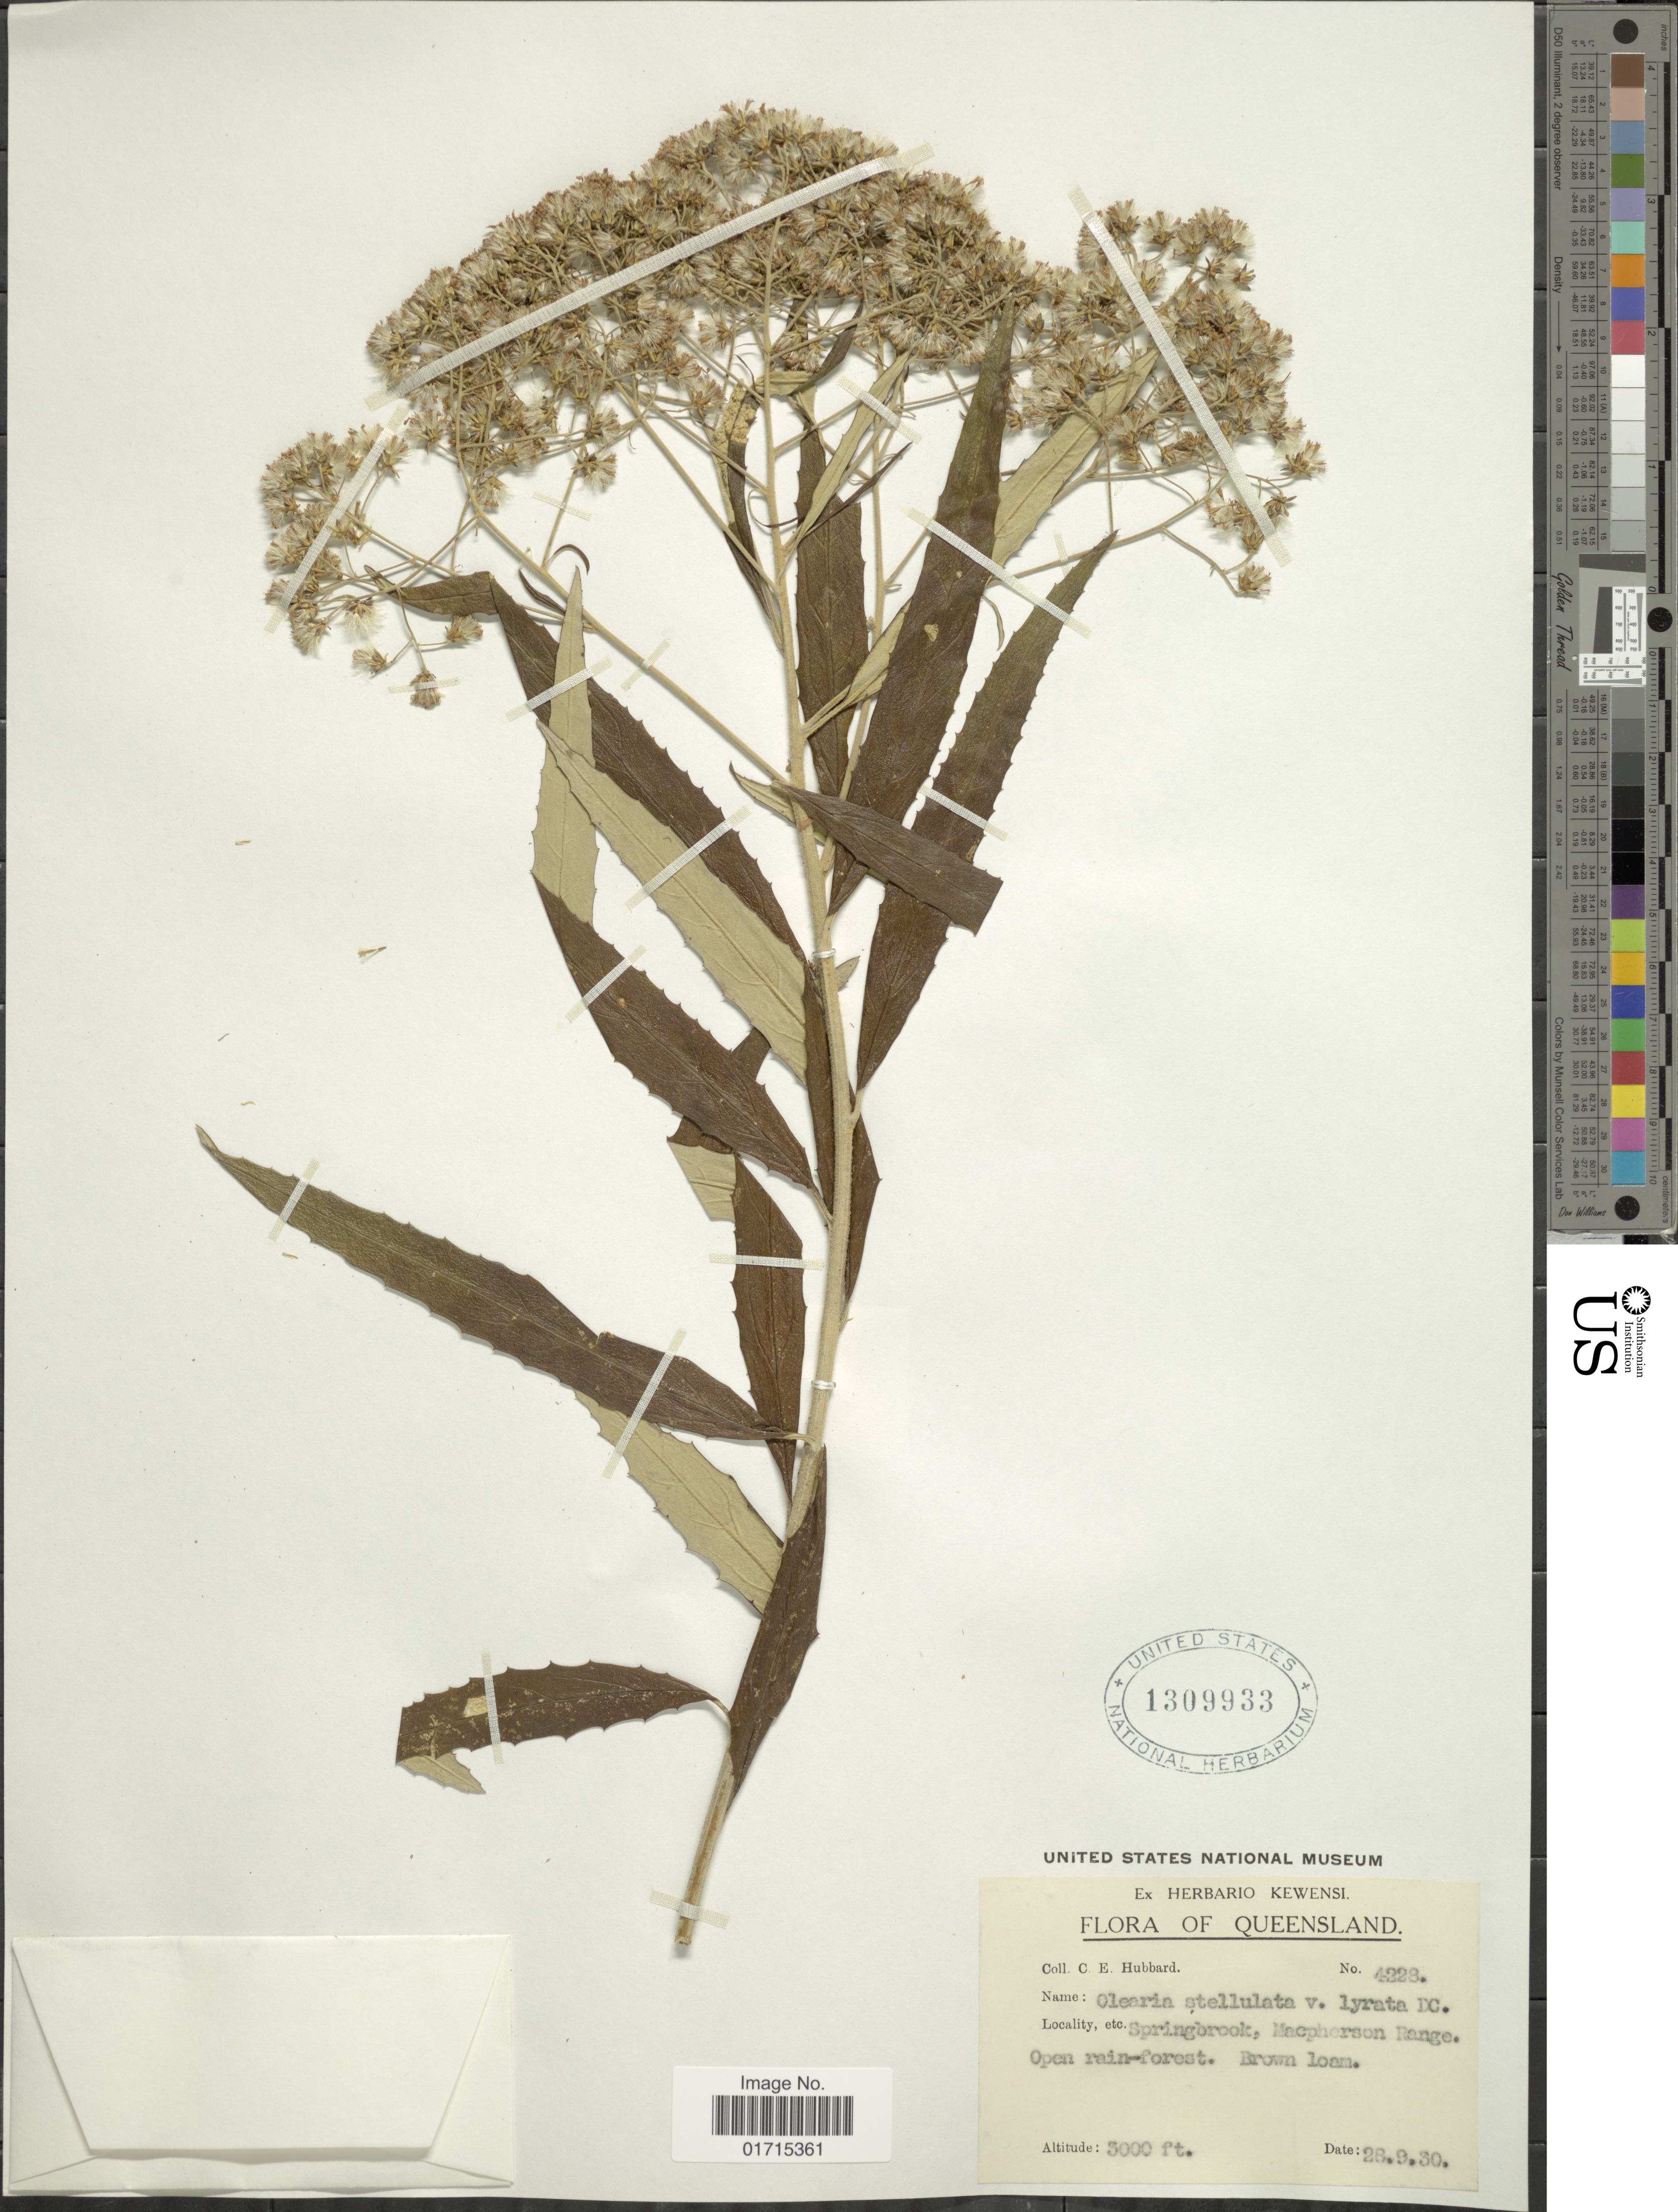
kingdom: Plantae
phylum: Tracheophyta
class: Magnoliopsida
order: Asterales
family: Asteraceae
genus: Olearia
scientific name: Olearia stellulata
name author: (Labill.) DC.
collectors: C. E. Hubbard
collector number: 4228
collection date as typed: Transcribed d/m/y: 28/9/30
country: Australia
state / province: Queensland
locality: Queensland. Springbrook, Macpherson Range.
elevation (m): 914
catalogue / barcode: US 1309933